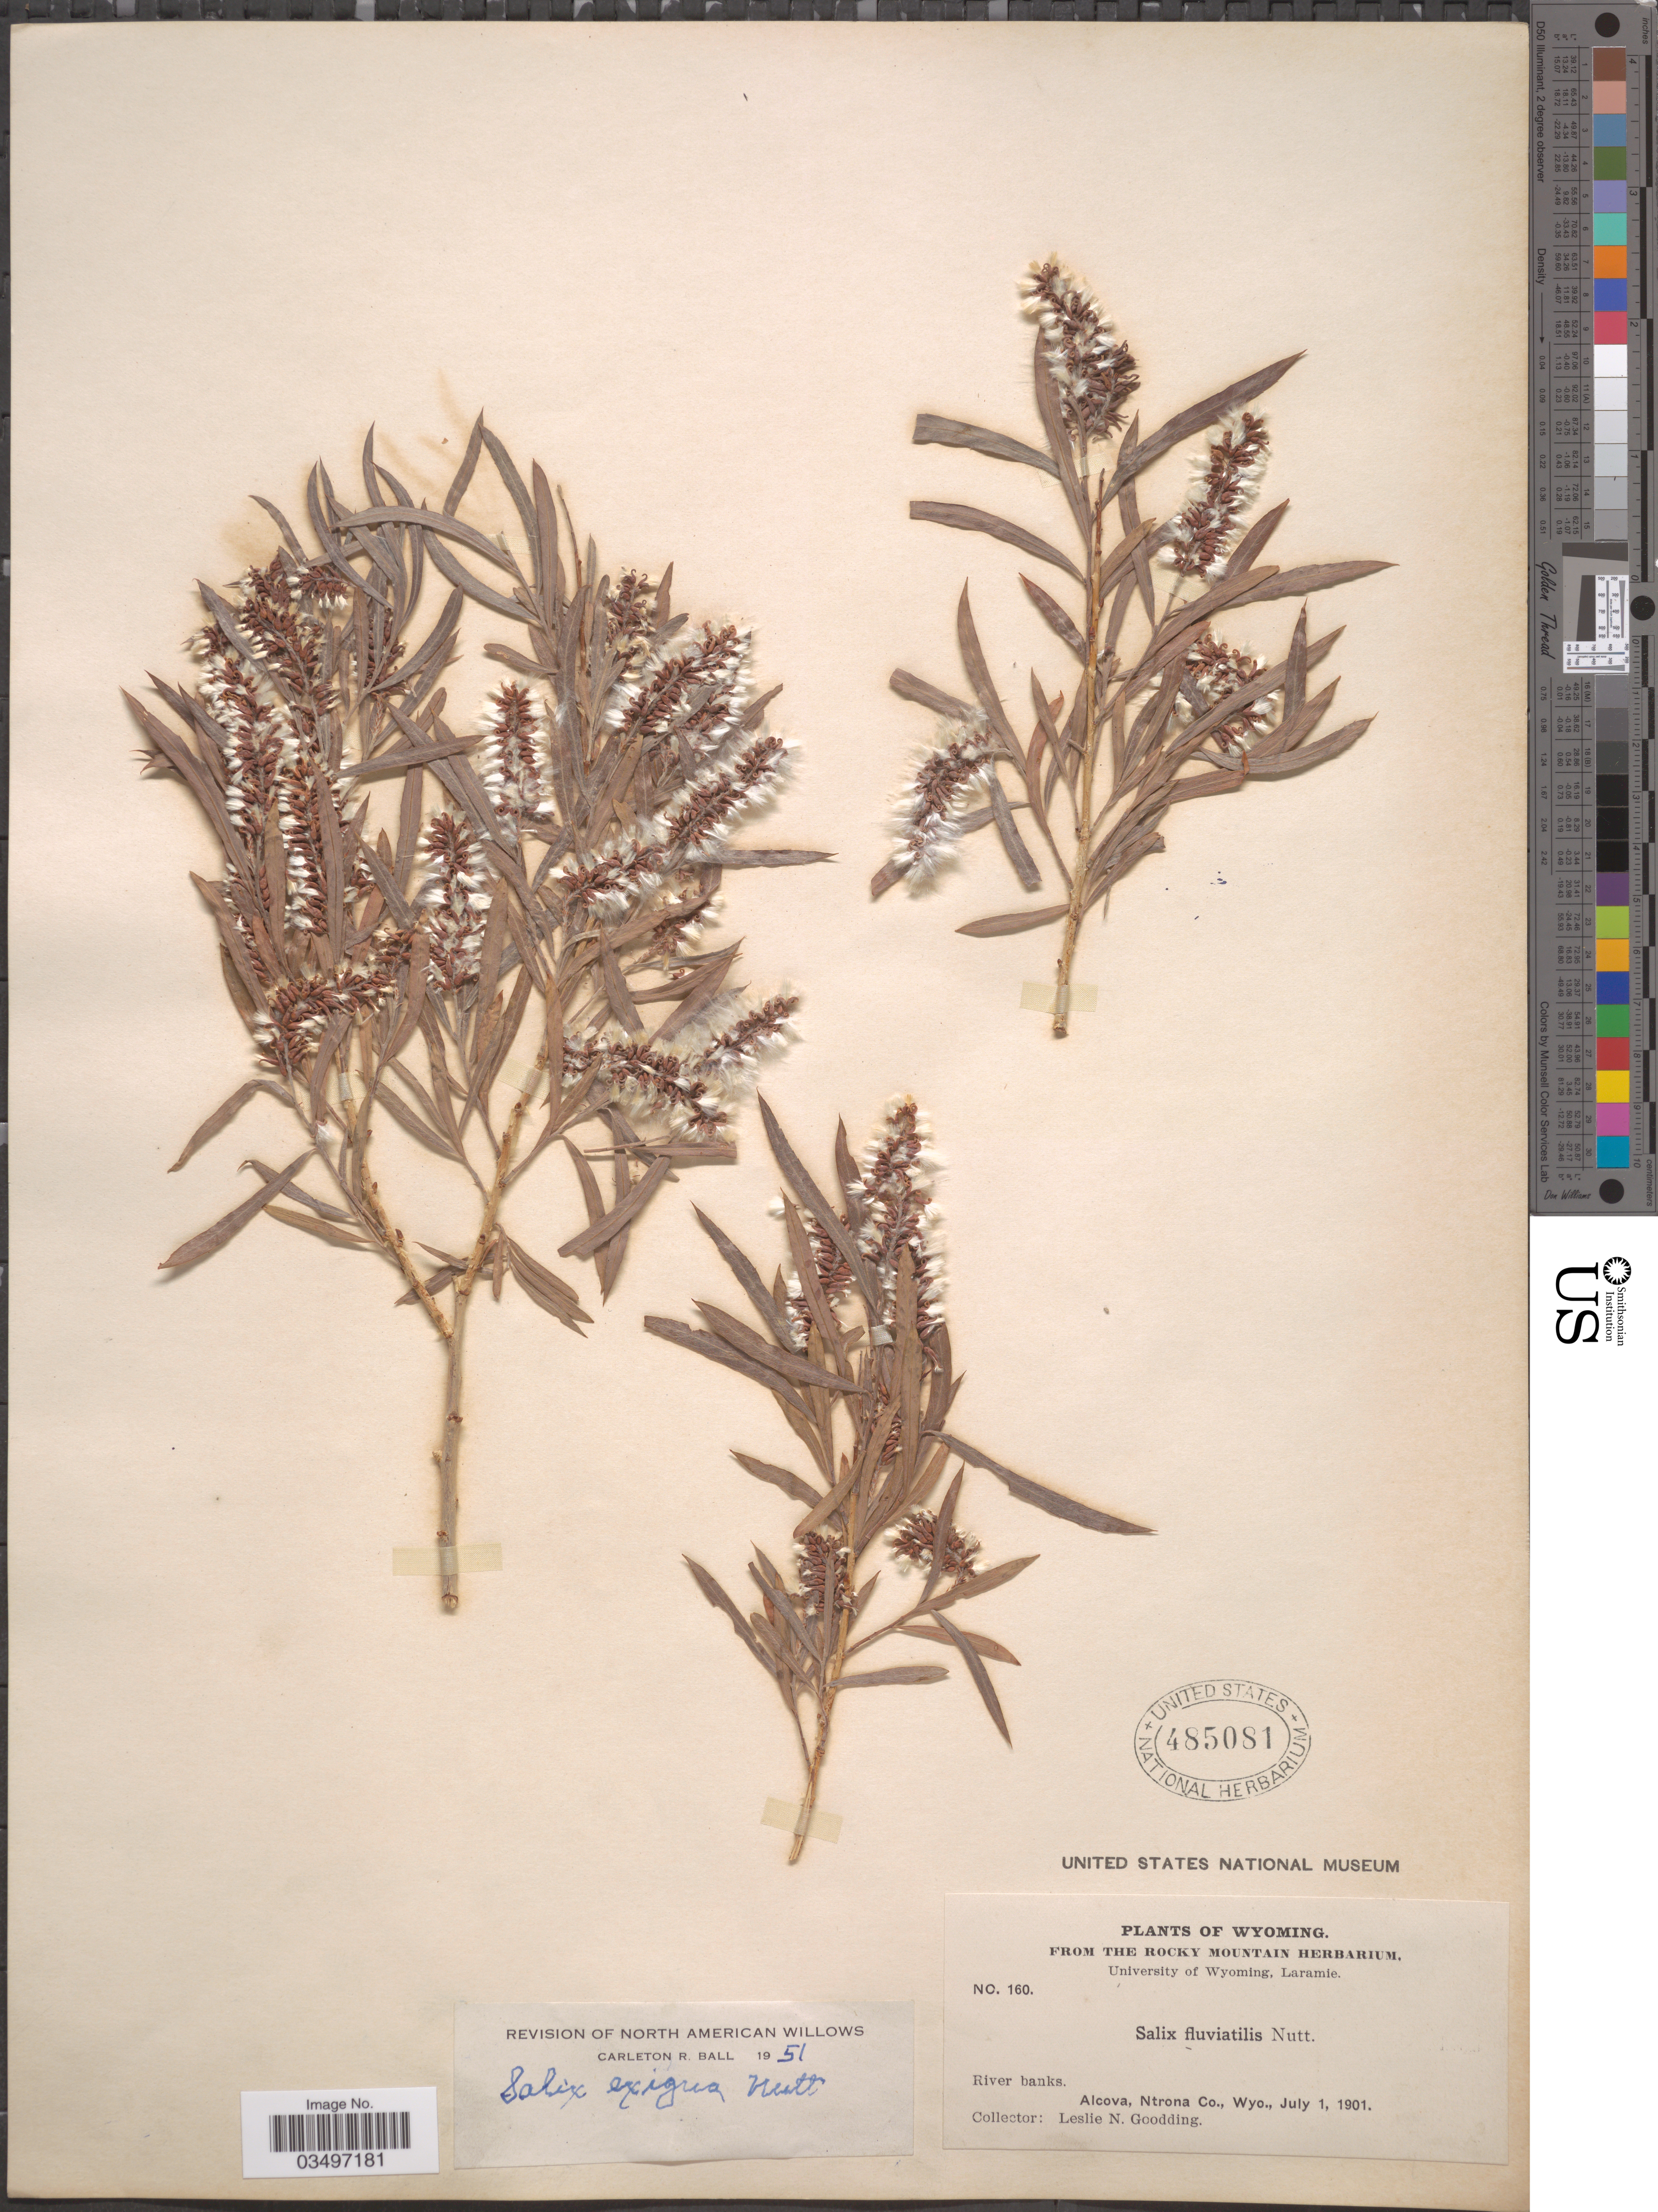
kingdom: Plantae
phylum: Tracheophyta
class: Magnoliopsida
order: Malpighiales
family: Salicaceae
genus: Salix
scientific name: Salix exigua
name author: Nutt.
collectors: L. N. Goodding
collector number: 160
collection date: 1901-07-01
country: United States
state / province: Wyoming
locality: River banks. Alcova, Ntrona Co.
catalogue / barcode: US 485081